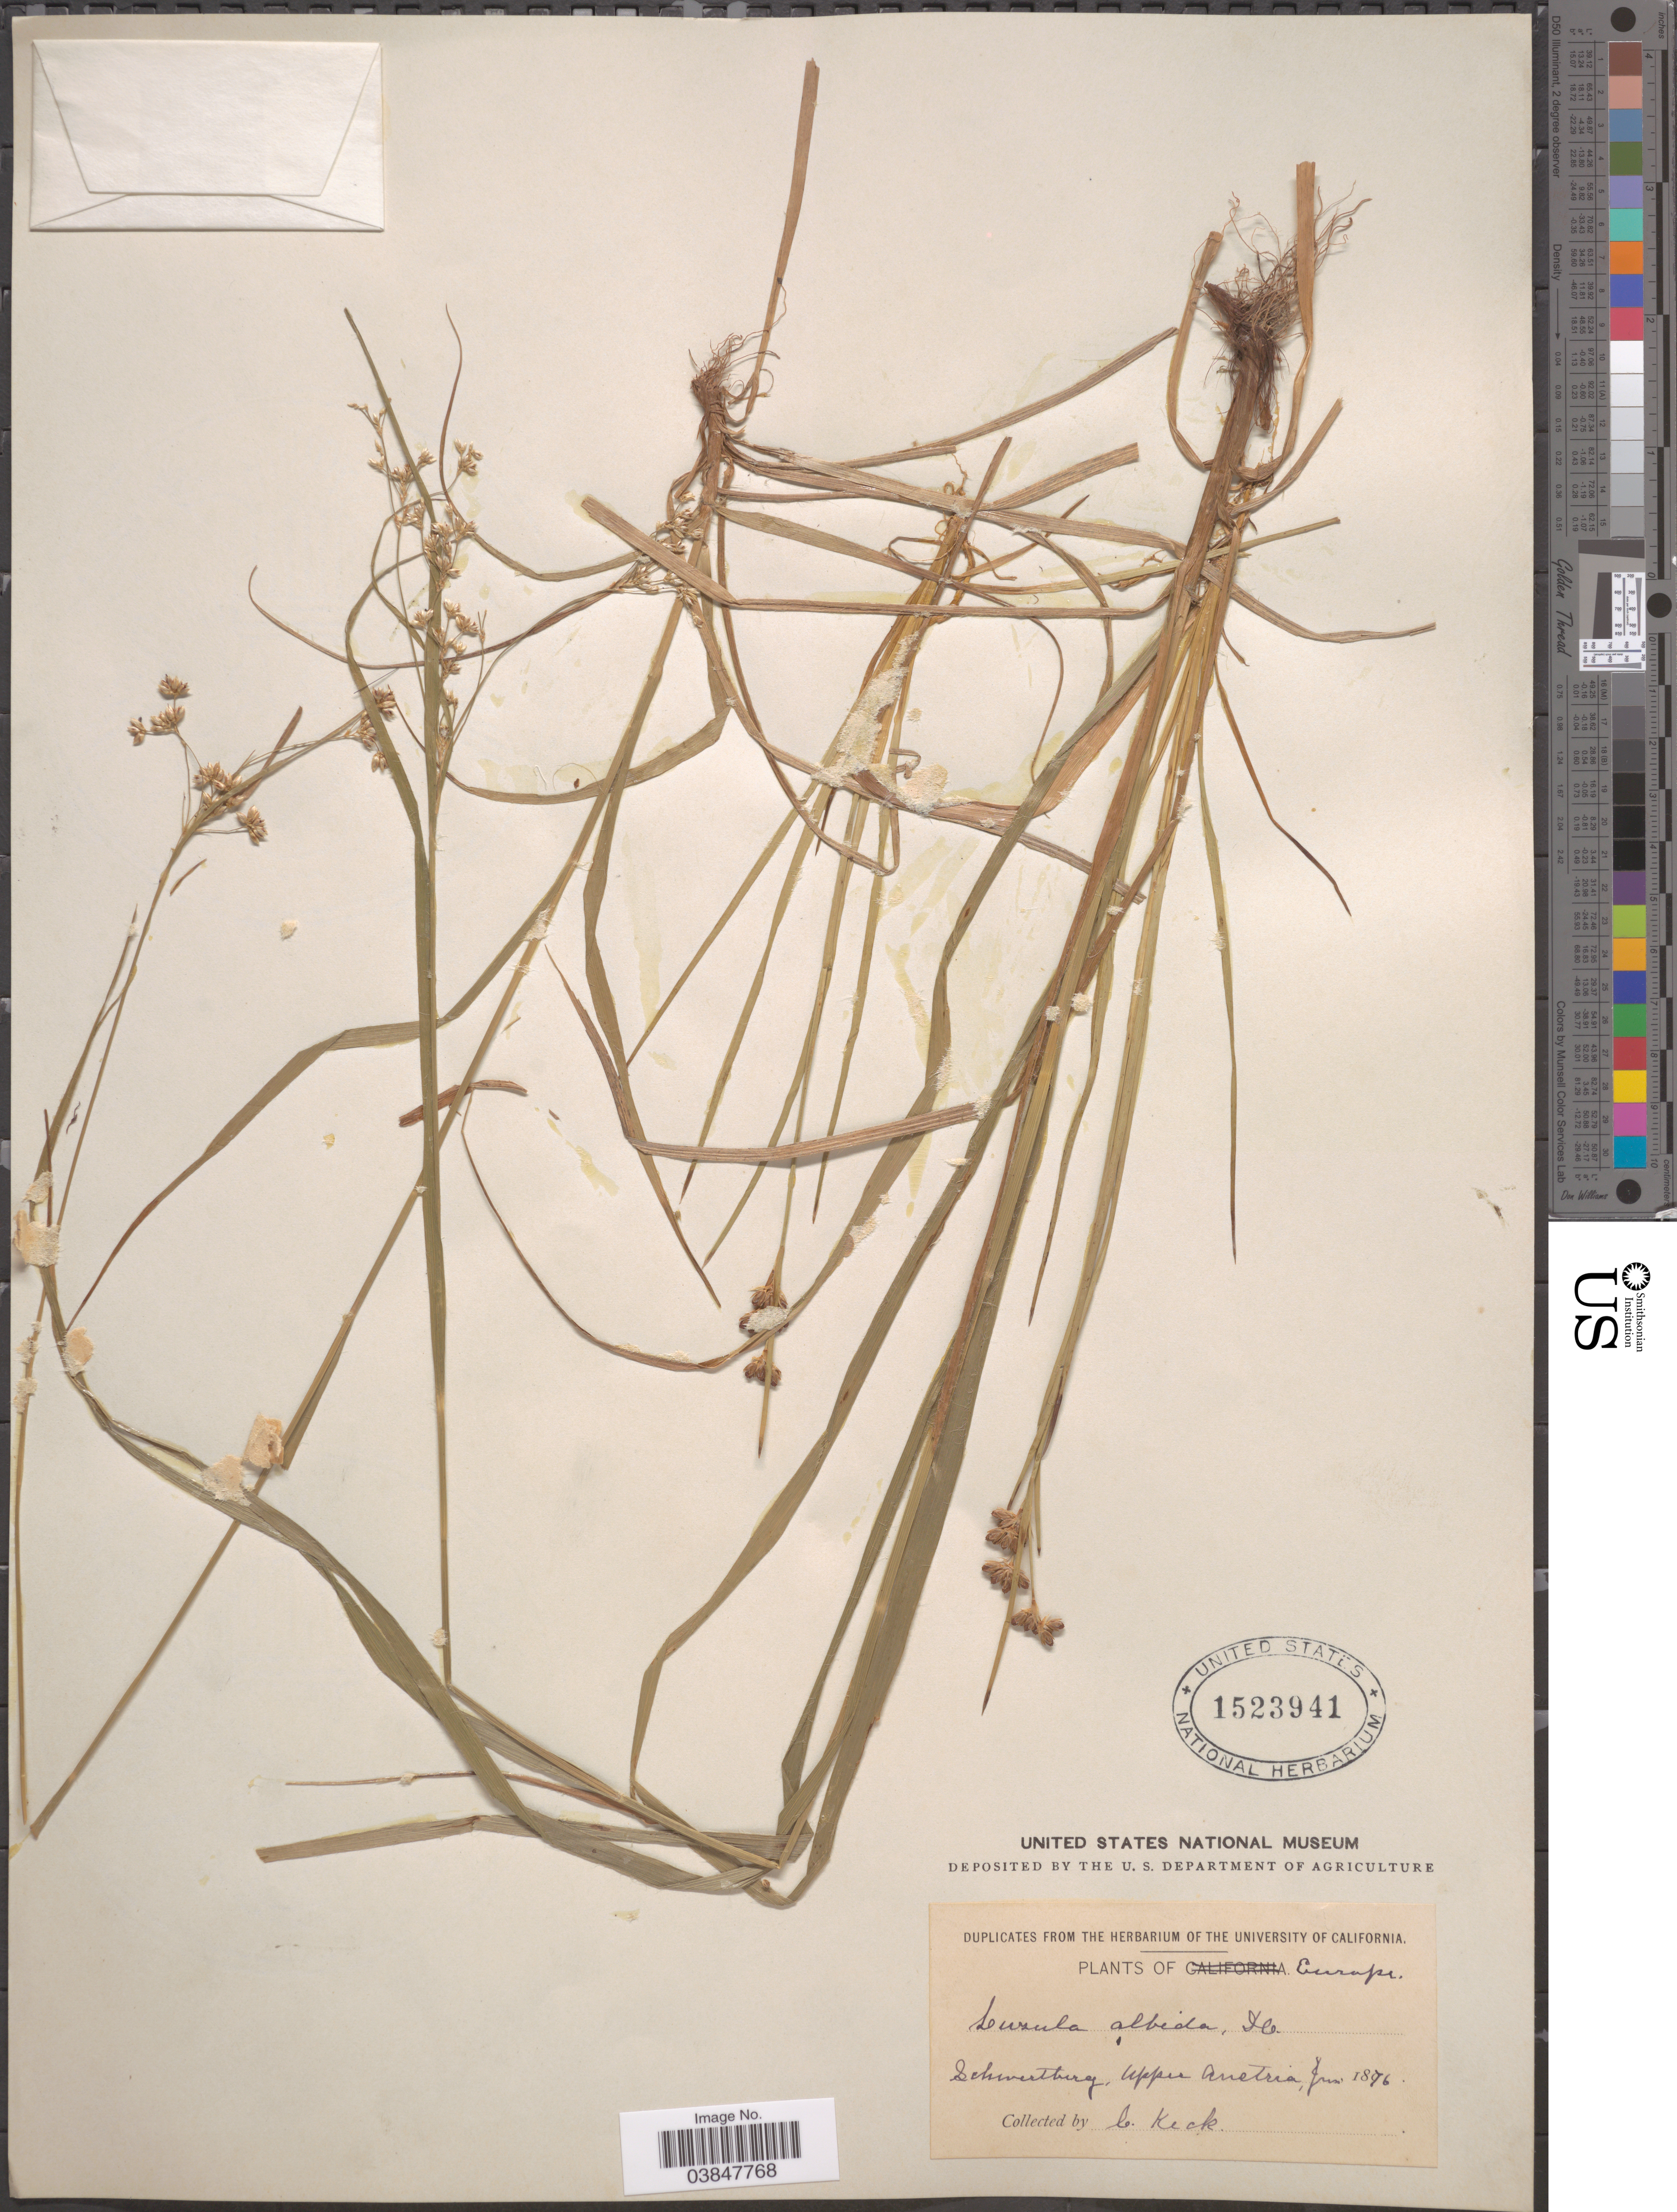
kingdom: Plantae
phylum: Tracheophyta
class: Liliopsida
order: Poales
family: Juncaceae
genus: Luzula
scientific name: Luzula albida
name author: (Hoffm.) DC.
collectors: C. Keck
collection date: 1876-06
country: Austria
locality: Schwertberg, Upper Austria.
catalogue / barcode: US 1523941